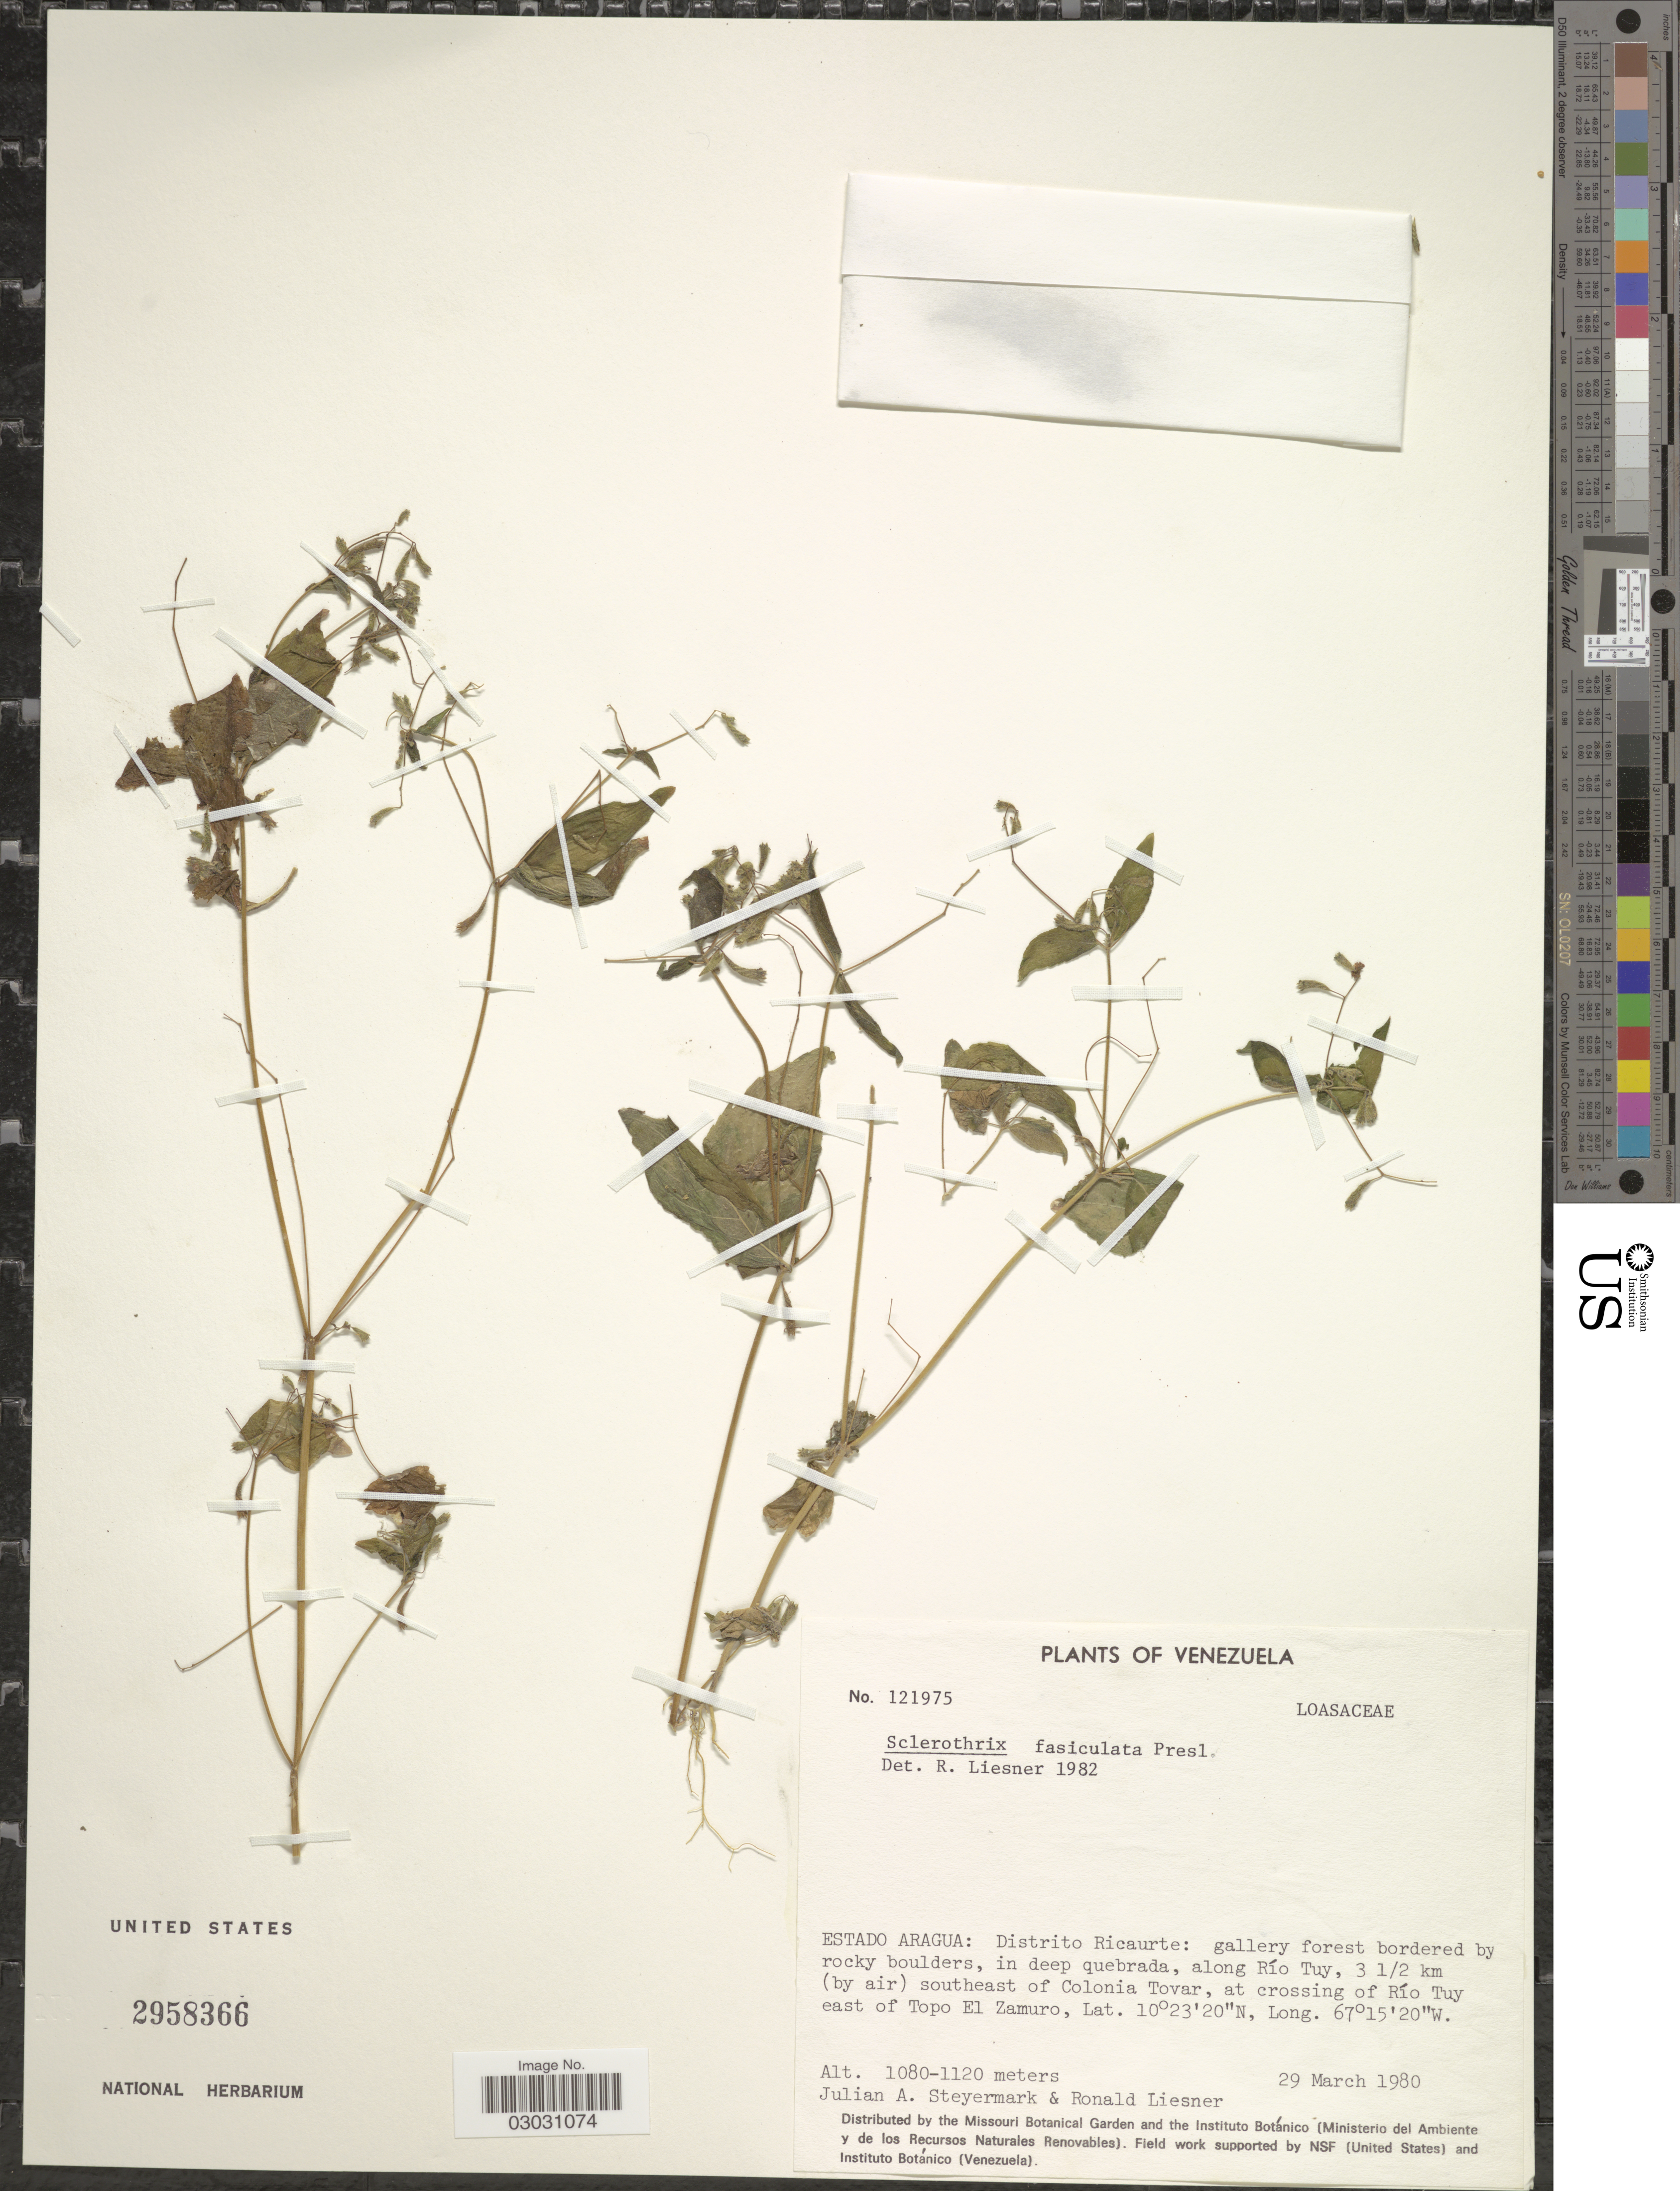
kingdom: Plantae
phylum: Tracheophyta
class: Magnoliopsida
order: Cornales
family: Loasaceae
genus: Klaprothia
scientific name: Klaprothia fasciculata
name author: (C. Presl) Poston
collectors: J. Steyermark & R. L. Liesner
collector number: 121975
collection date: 1980-03-29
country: Venezuela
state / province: Aragua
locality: Distrito Ricaurte: gallery forest bordered by rocky boulders, in deep quebrada, along Río Tuy, 3½ km (by air) southeast of Colonia Tovar, at crossing of Río Tuy east of Topo El Zamuro.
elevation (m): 1080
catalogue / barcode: US 2958366